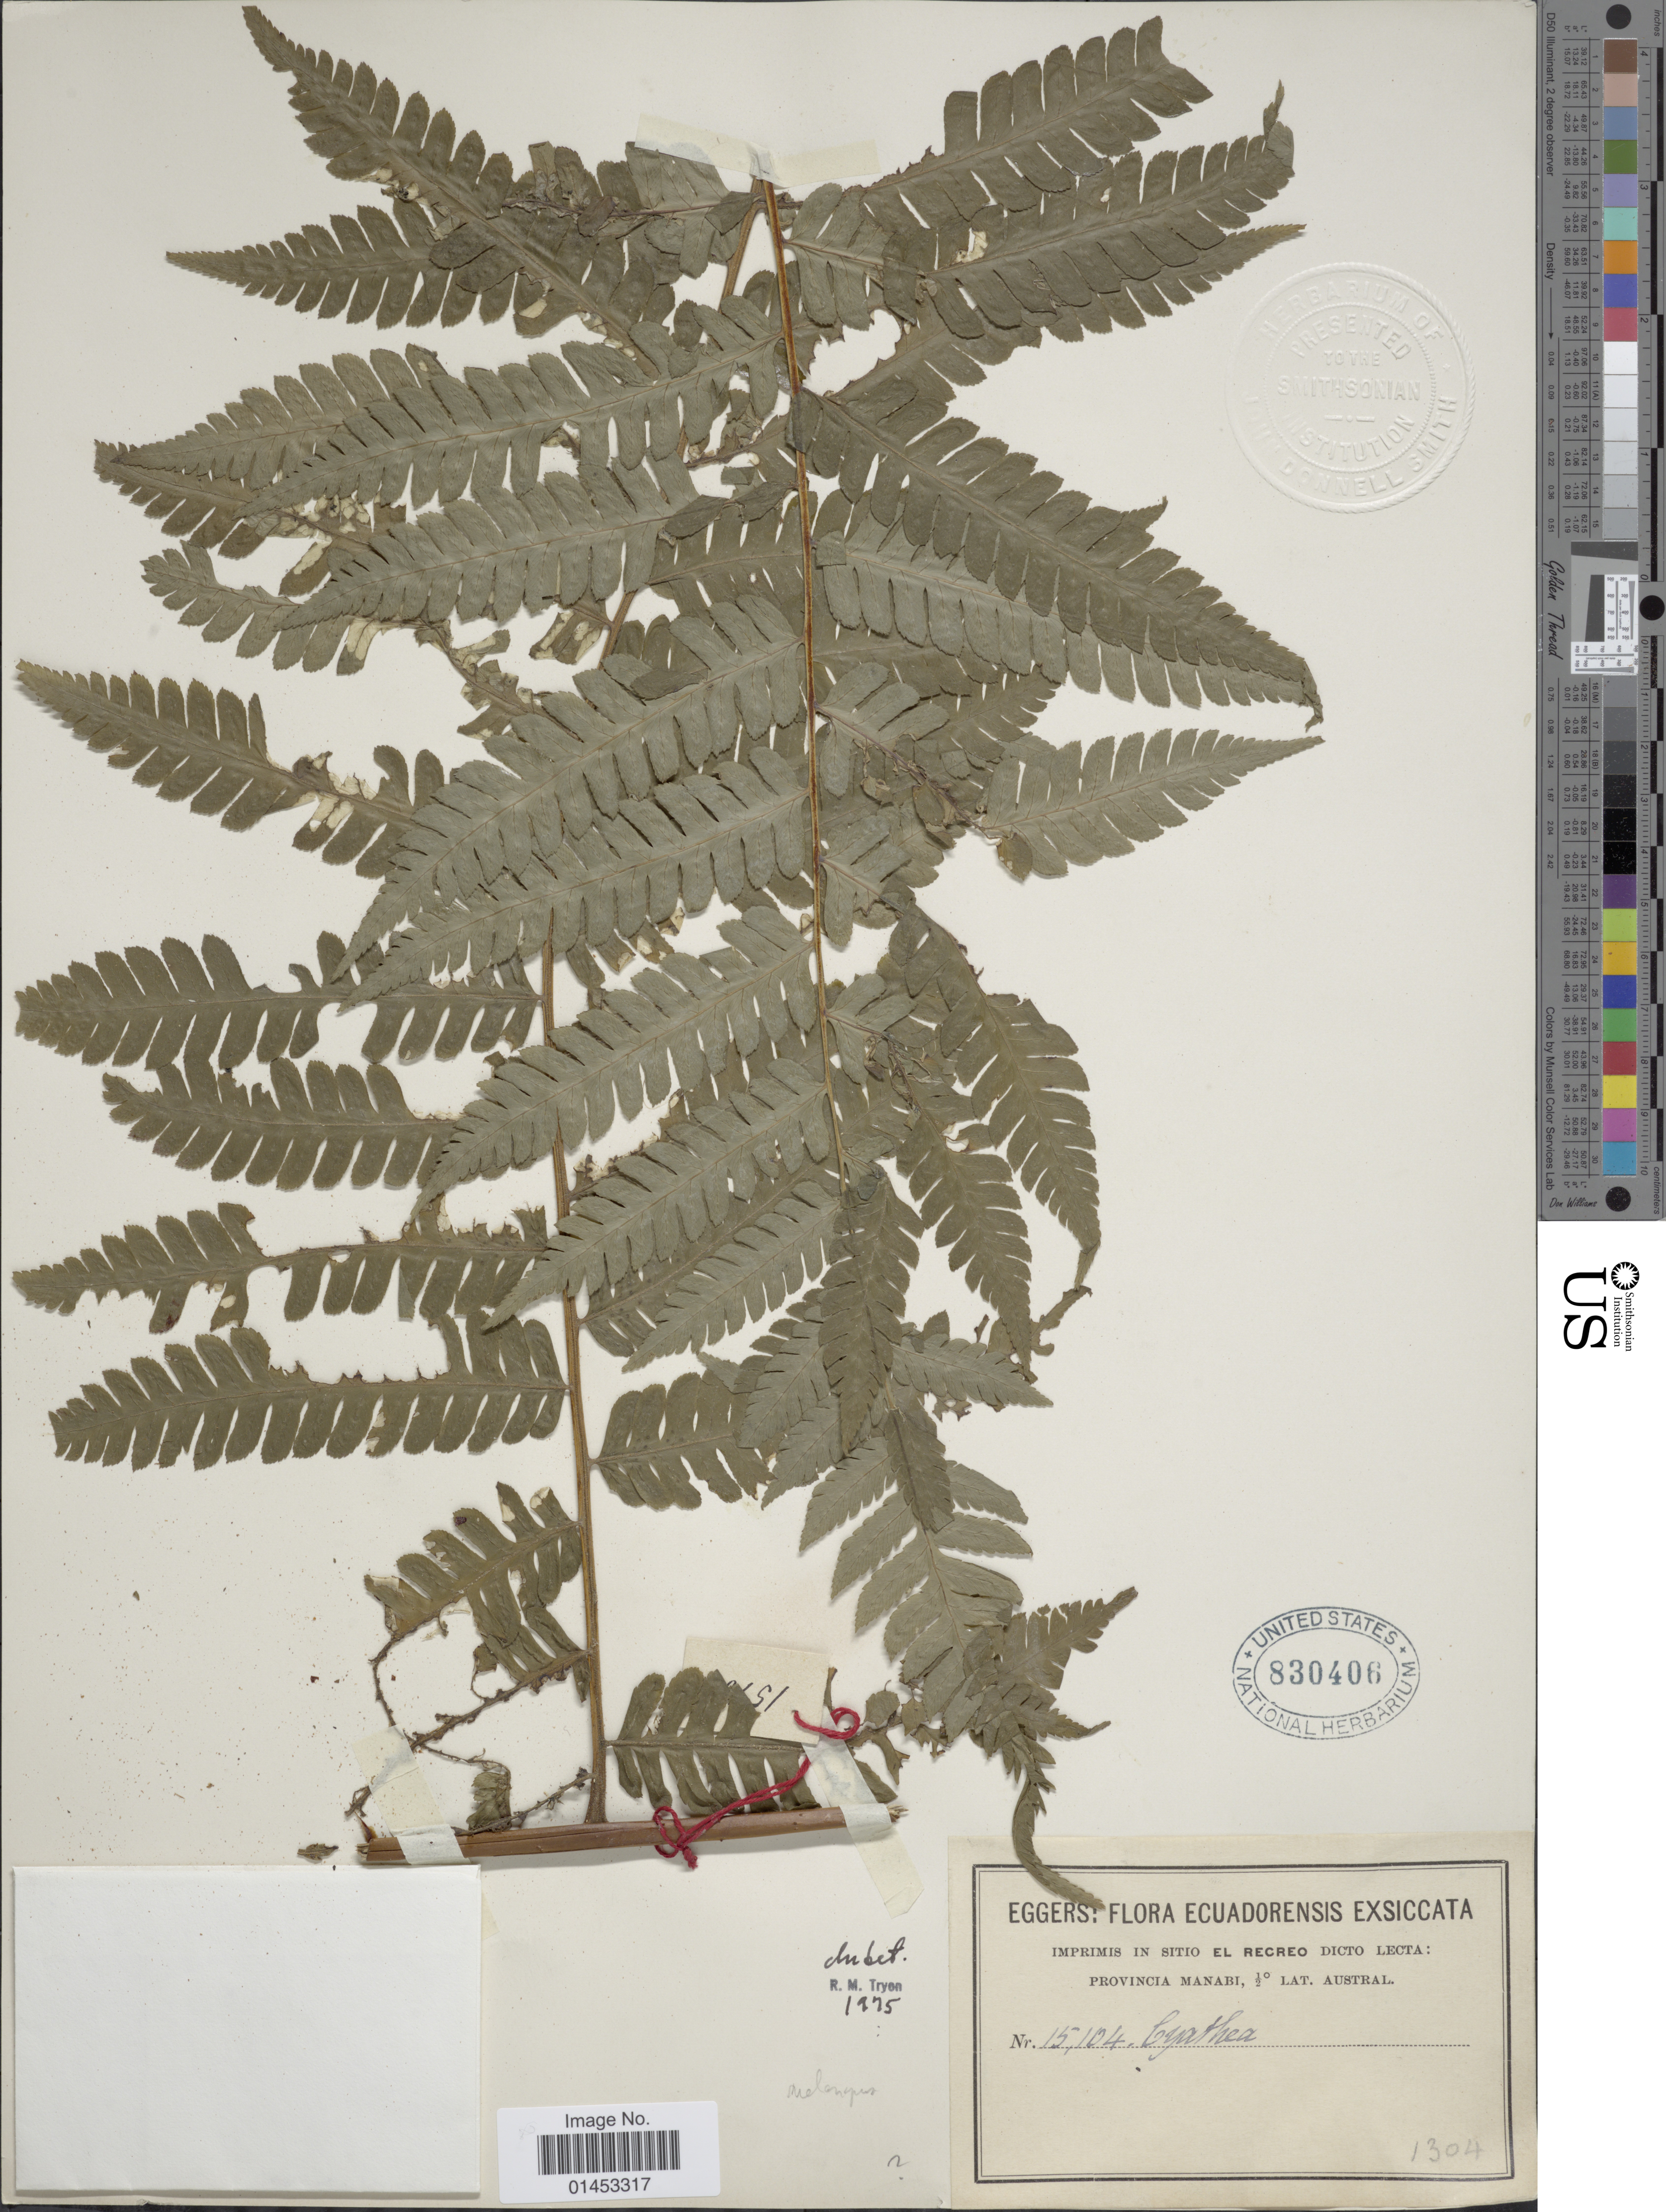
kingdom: Plantae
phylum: Tracheophyta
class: Polypodiopsida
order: Cyatheales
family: Cyatheaceae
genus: Cyathea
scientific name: Cyathea sp.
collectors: -. Eggers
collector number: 15104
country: Ecuador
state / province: Manabí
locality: Ecuadorensis, Imprimis in sito el Recreo dicto lecta, provincia Manabi.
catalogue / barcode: US 830406